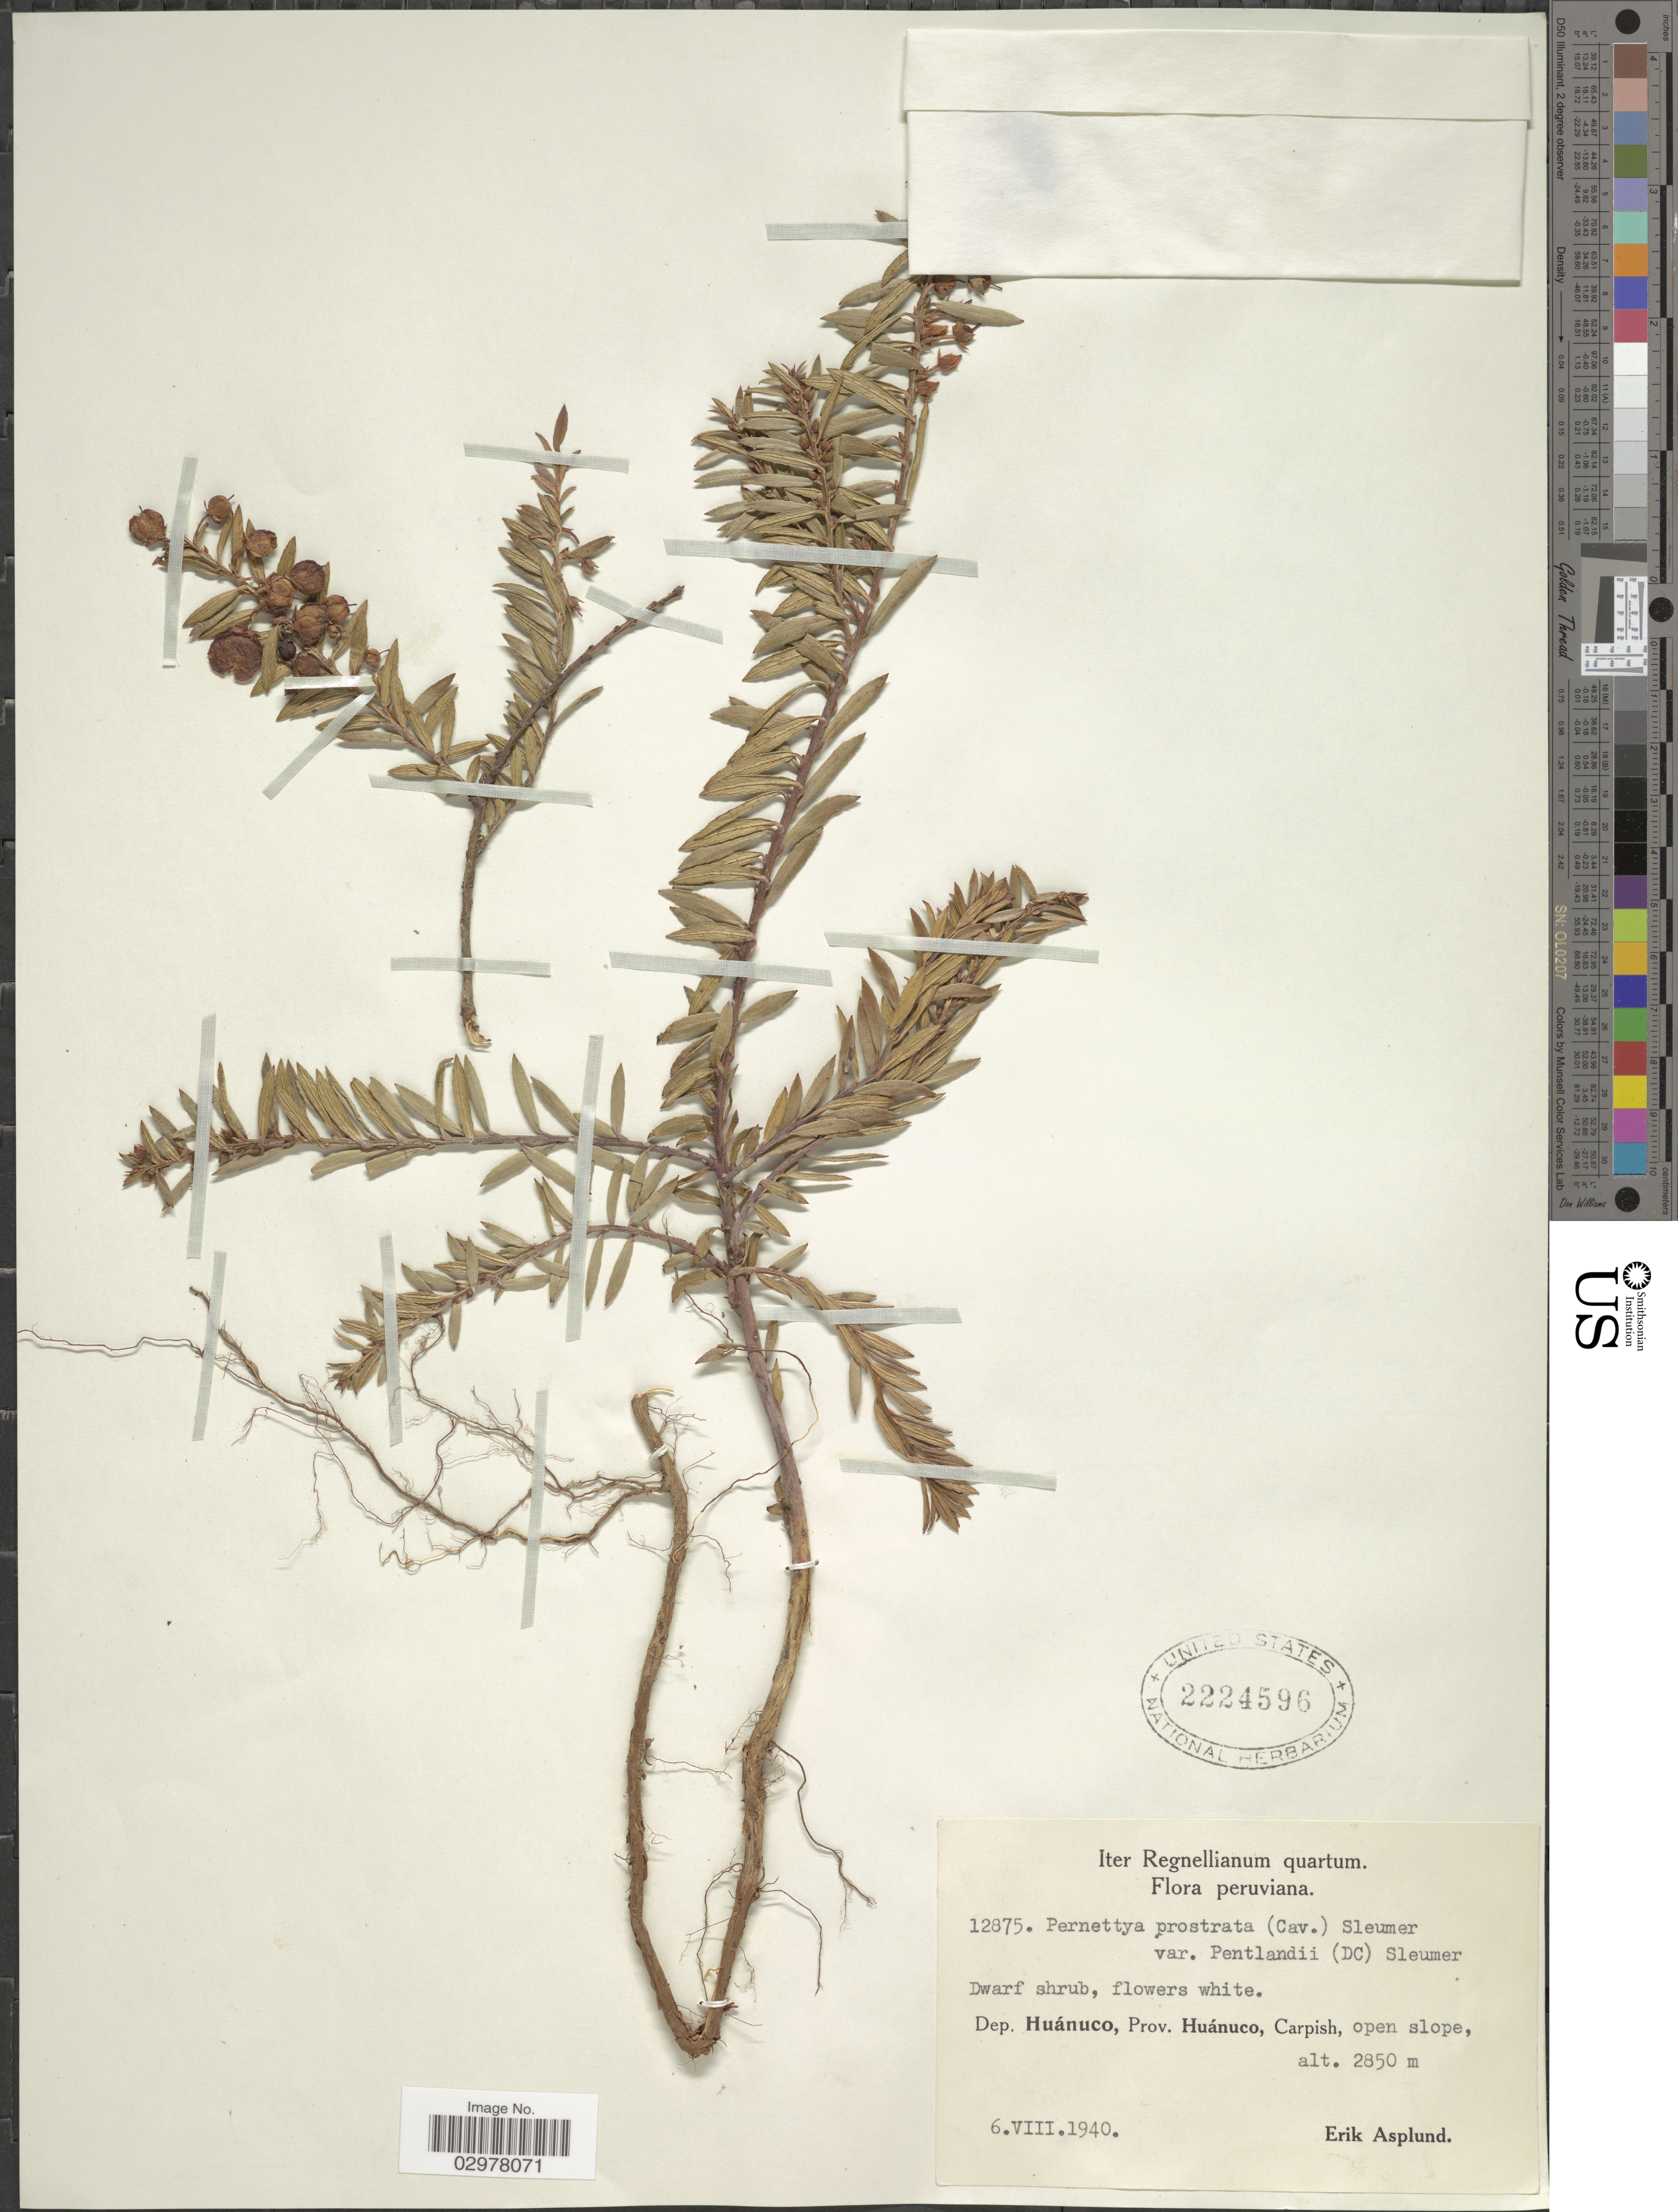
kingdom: Plantae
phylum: Tracheophyta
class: Magnoliopsida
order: Ericales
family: Ericaceae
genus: Pernettya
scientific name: Pernettya prostrata var. pentlandii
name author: (DC.) Sleumer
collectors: E. Asplund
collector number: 12875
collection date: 1940-08-06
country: Peru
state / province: Huánuco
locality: Dep. Huánuco, Prov. Huánuco, Carpish, open slope.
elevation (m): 2850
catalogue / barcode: US 2224596